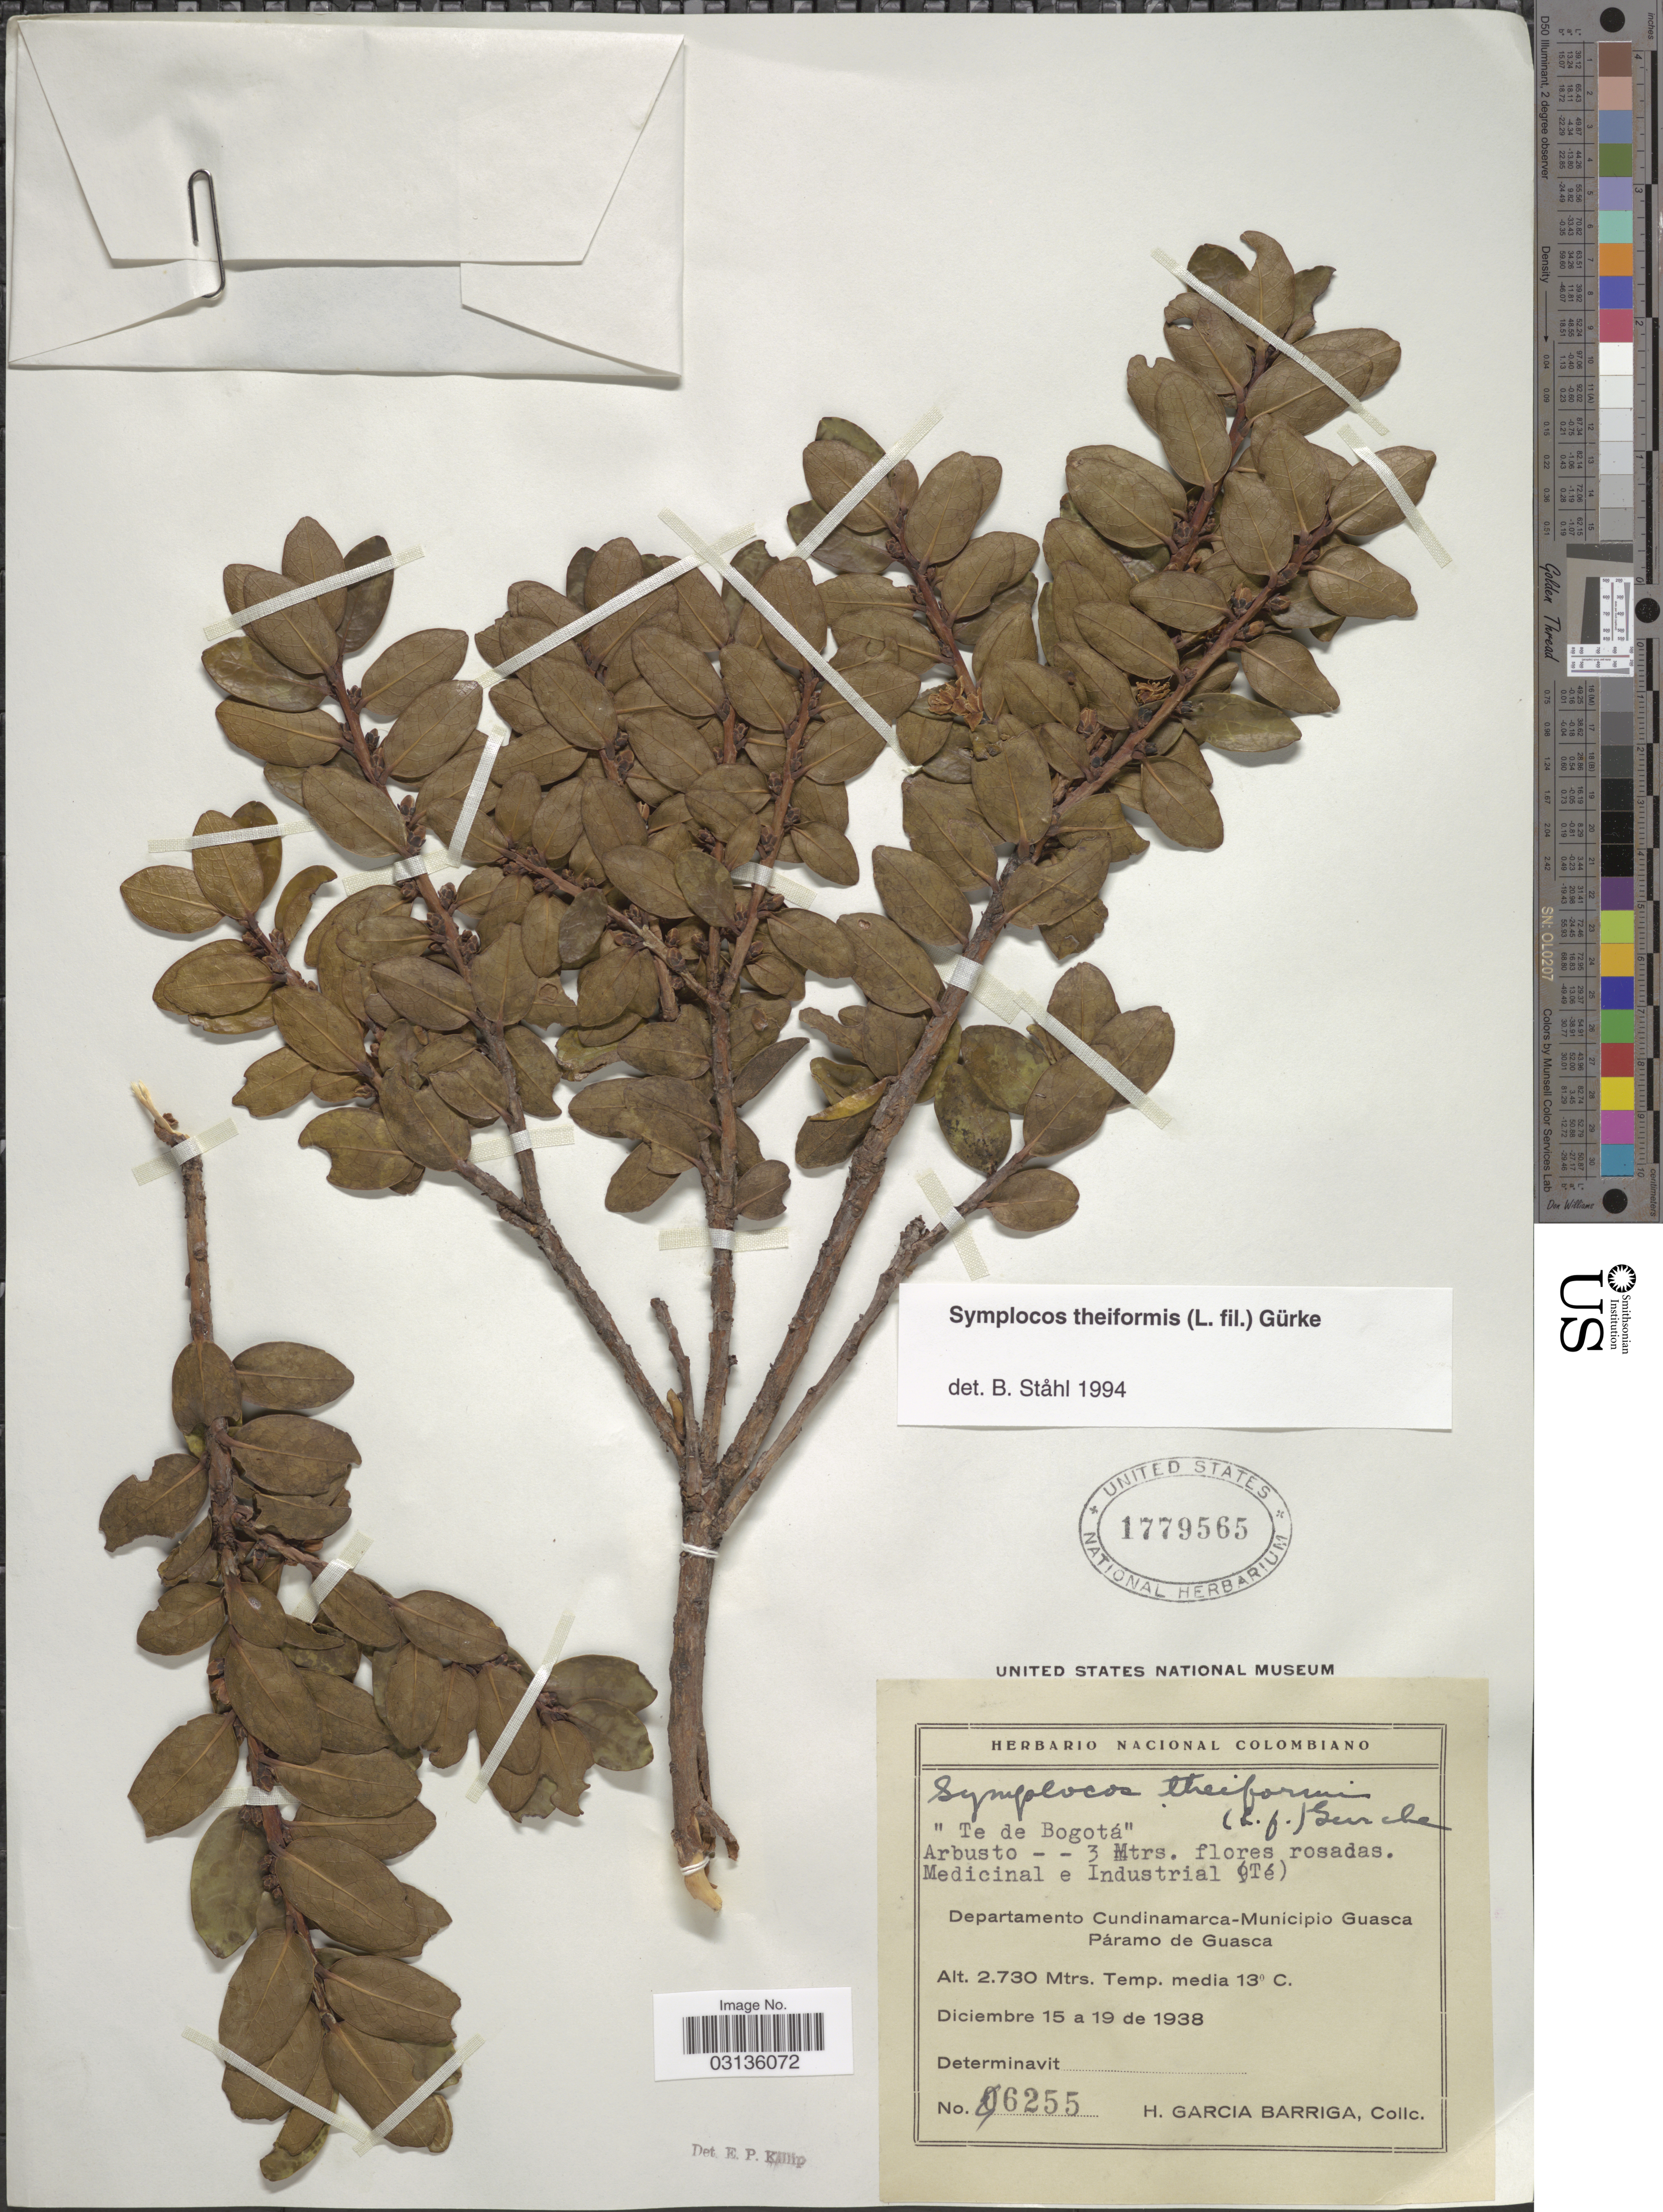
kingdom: Plantae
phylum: Tracheophyta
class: Magnoliopsida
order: Ericales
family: Symplocaceae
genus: Symplocos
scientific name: Symplocos theiformis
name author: (L. f.) Oken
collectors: H. García Barriga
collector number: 6255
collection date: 1938-12-15/1938-12-19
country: Colombia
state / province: Cundinamarca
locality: Departamento Cundinamarca - Municipio Guasca. Páramo de Guasca.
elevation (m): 2730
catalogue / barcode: US 1779565